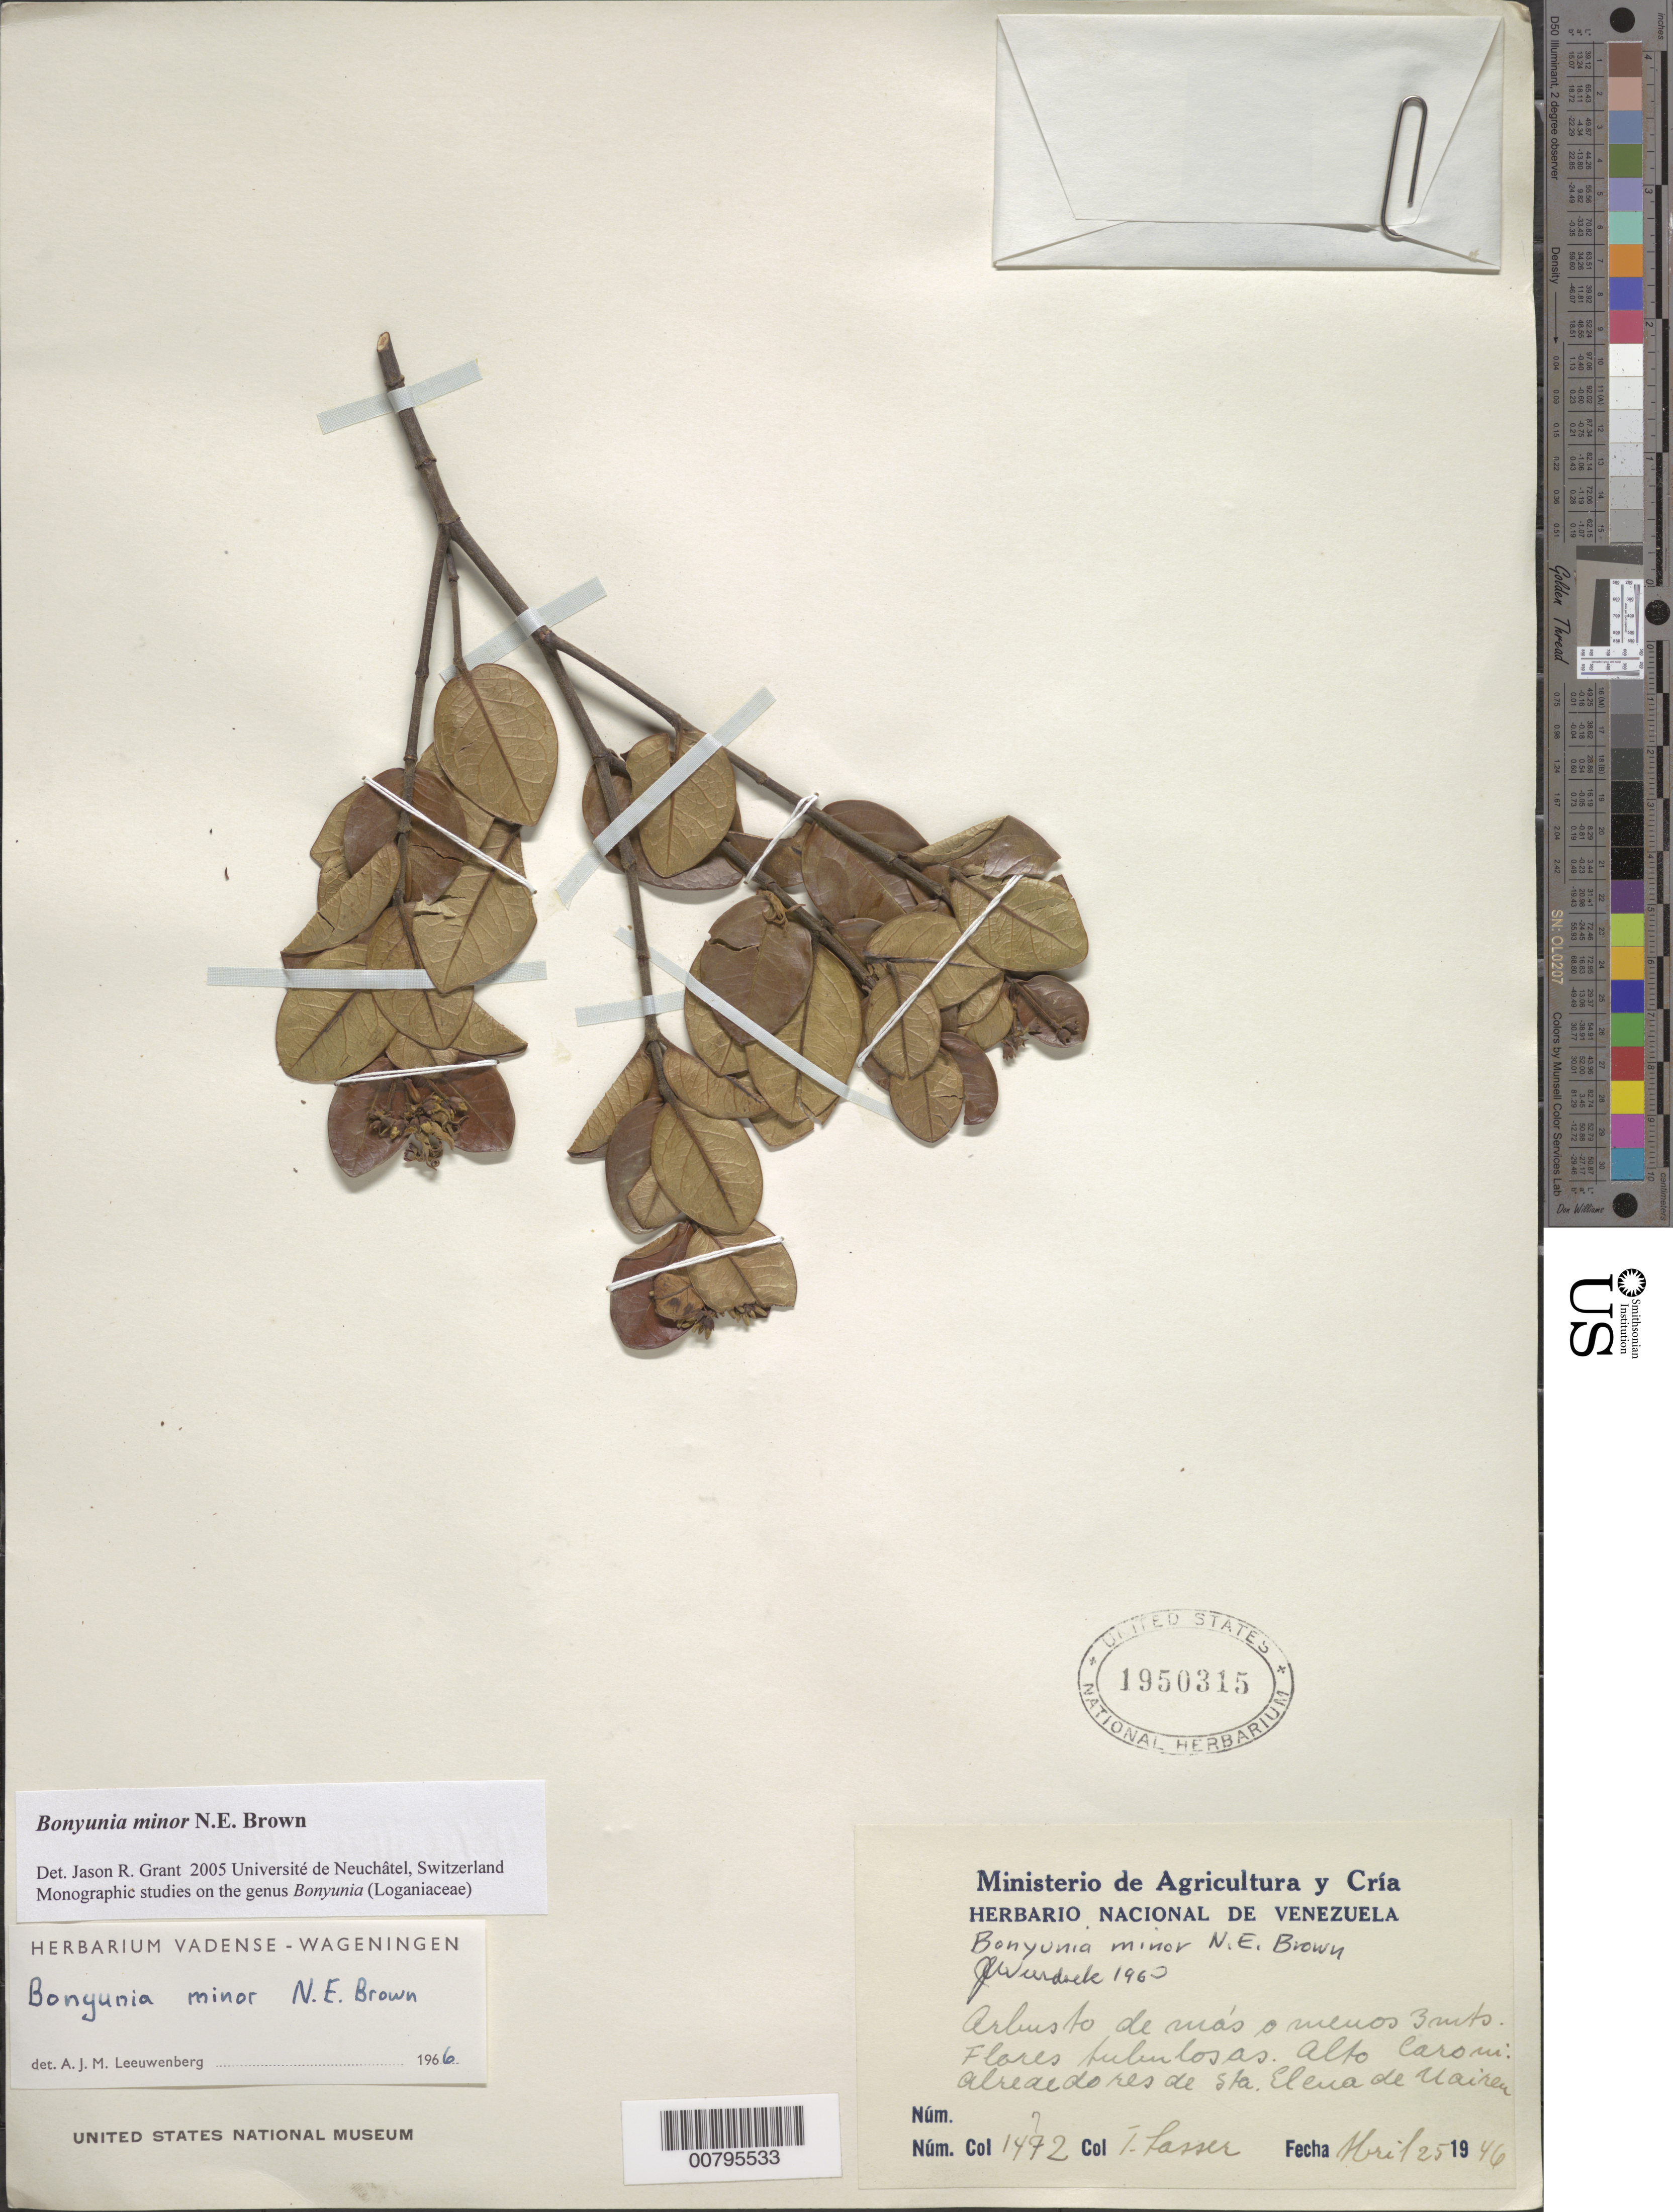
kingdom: Plantae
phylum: Tracheophyta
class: Magnoliopsida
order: Gentianales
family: Loganiaceae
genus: Bonyunia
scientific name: Bonyunia minor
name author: N.E. Br.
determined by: Leeuwenberg, A. J. M.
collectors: T. Lasser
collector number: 1472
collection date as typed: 25-Apr-46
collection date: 1946-04-25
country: Venezuela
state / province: Bolívar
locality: Sta. Elena de Uairén, Alto Caroní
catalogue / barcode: US 1950315